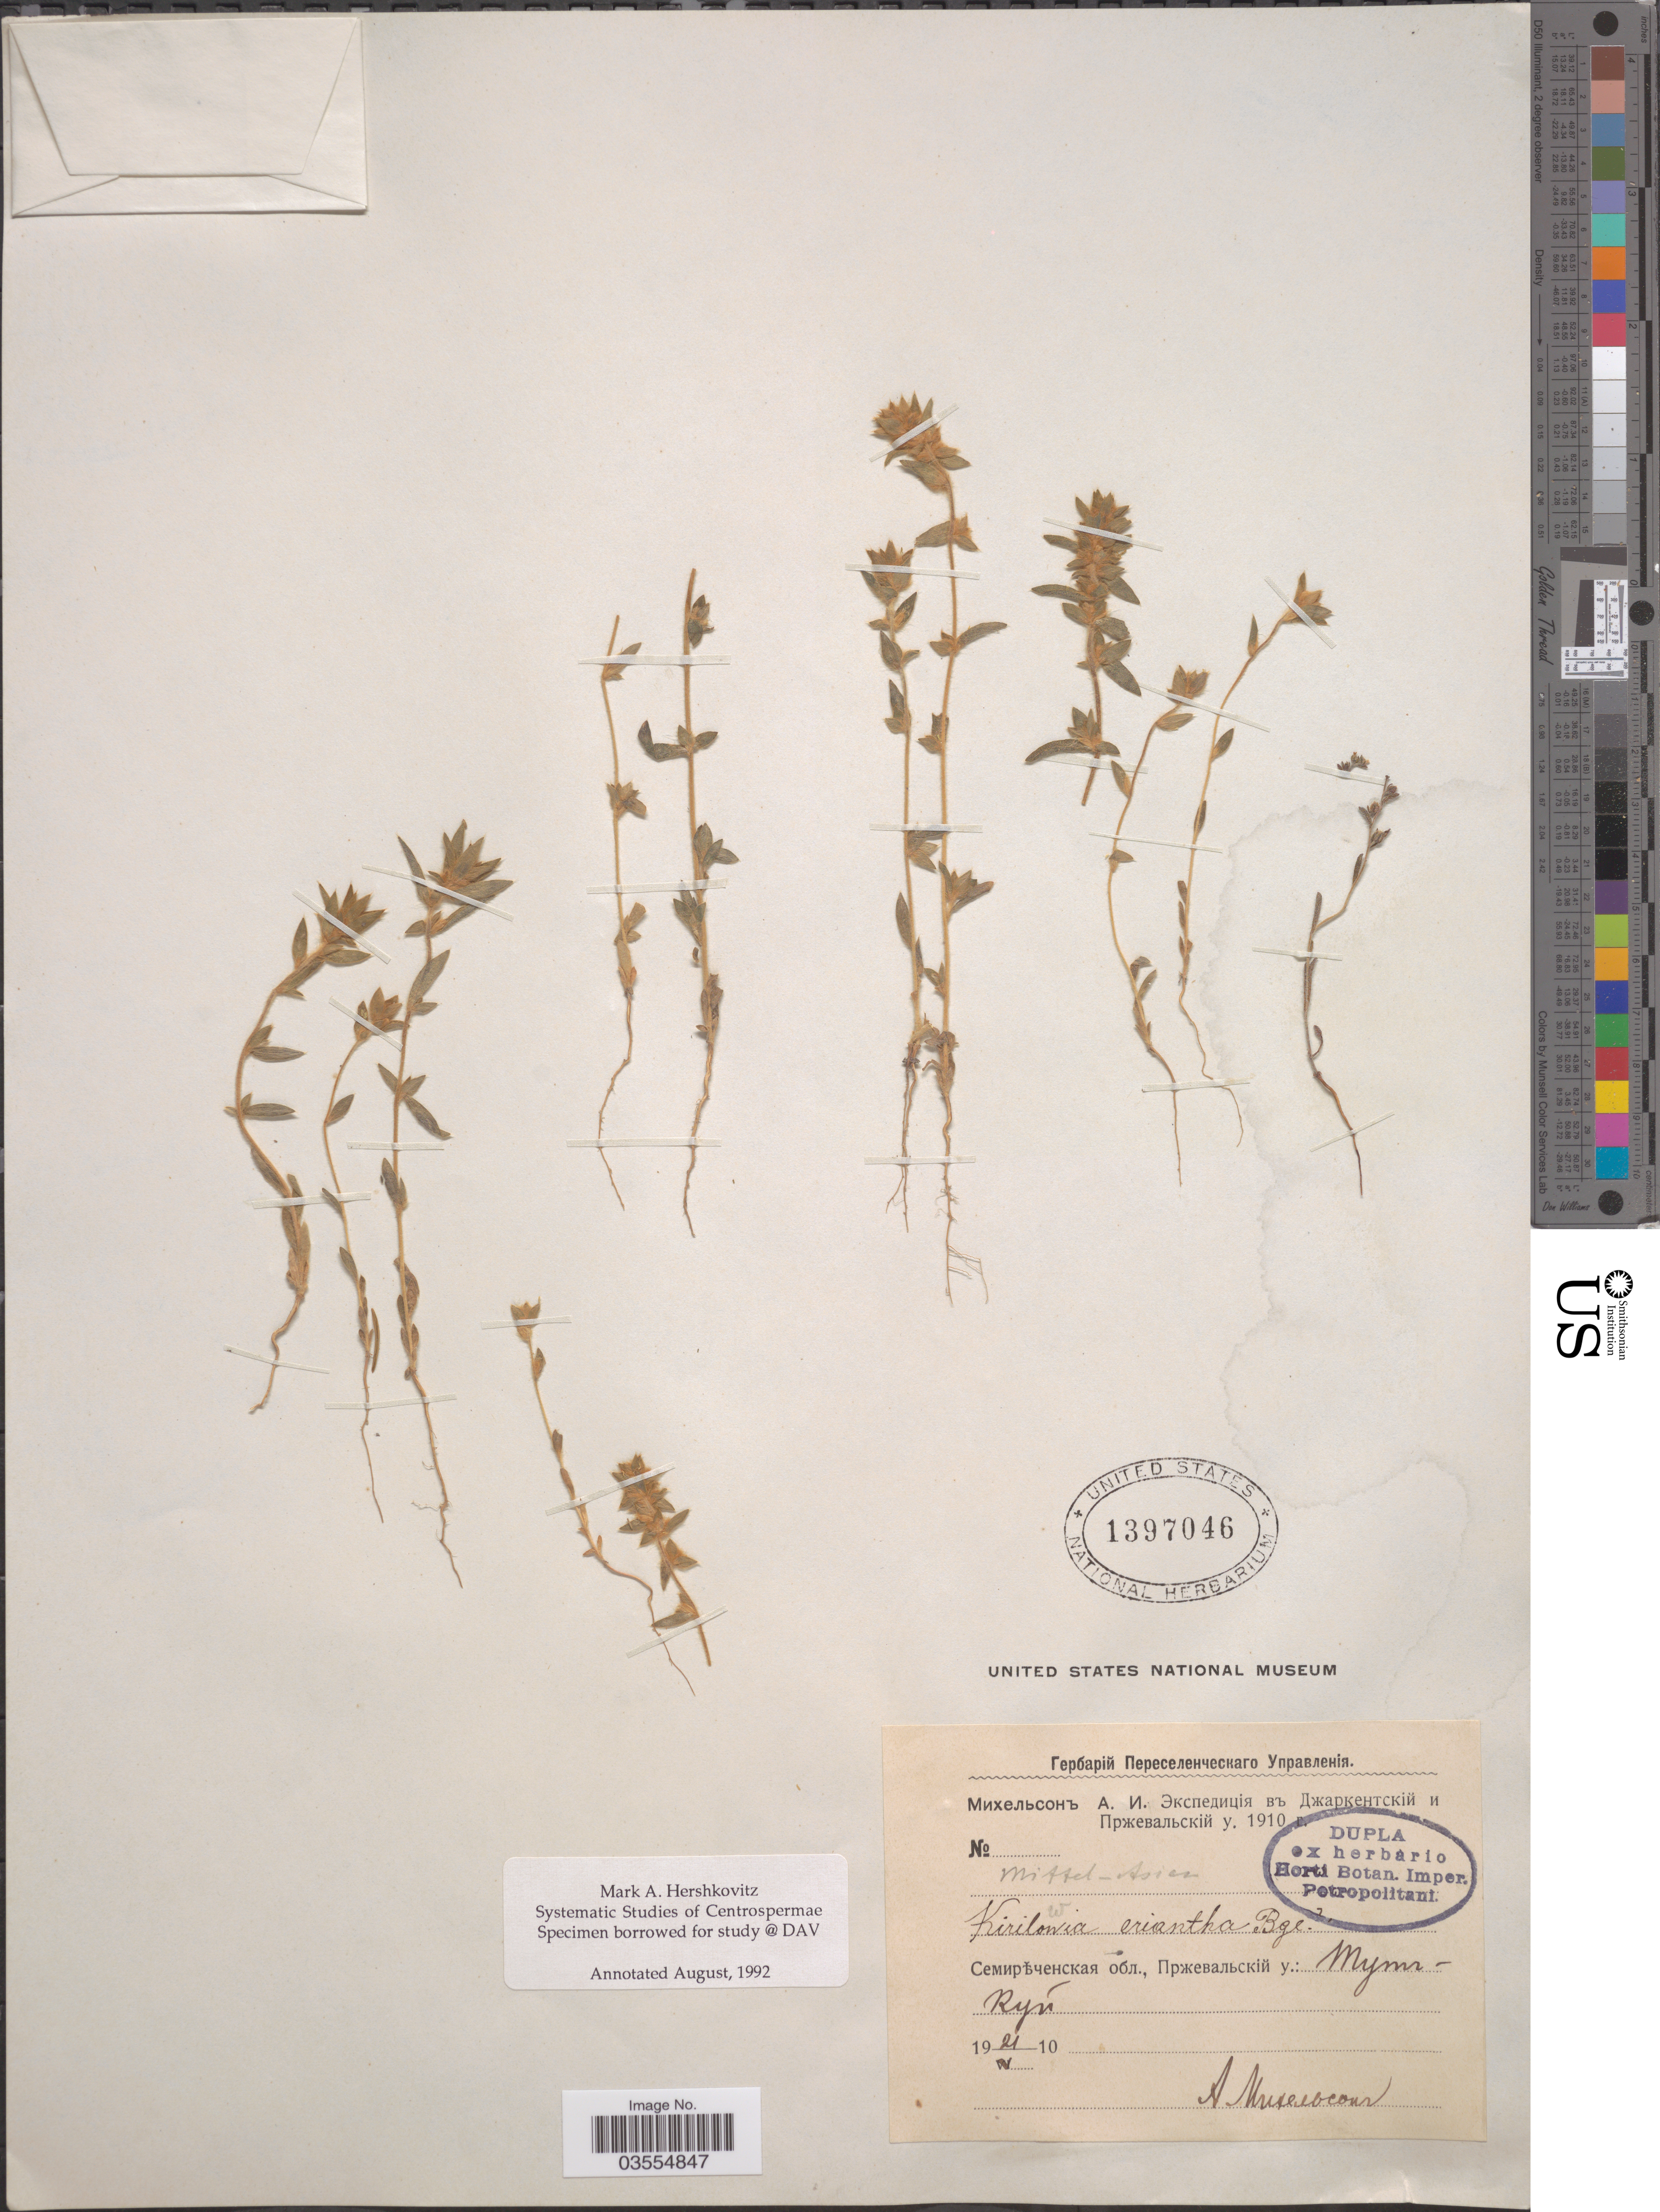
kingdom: Plantae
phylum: Tracheophyta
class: Magnoliopsida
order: Caryophyllales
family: Amaranthaceae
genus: Bassia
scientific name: Bassia lasiantha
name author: Freitag & G. Kadereit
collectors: A. Mikhelson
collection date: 1910-05-21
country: Kyrgyzstan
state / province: Ysyk-Kol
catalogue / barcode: US 1397046